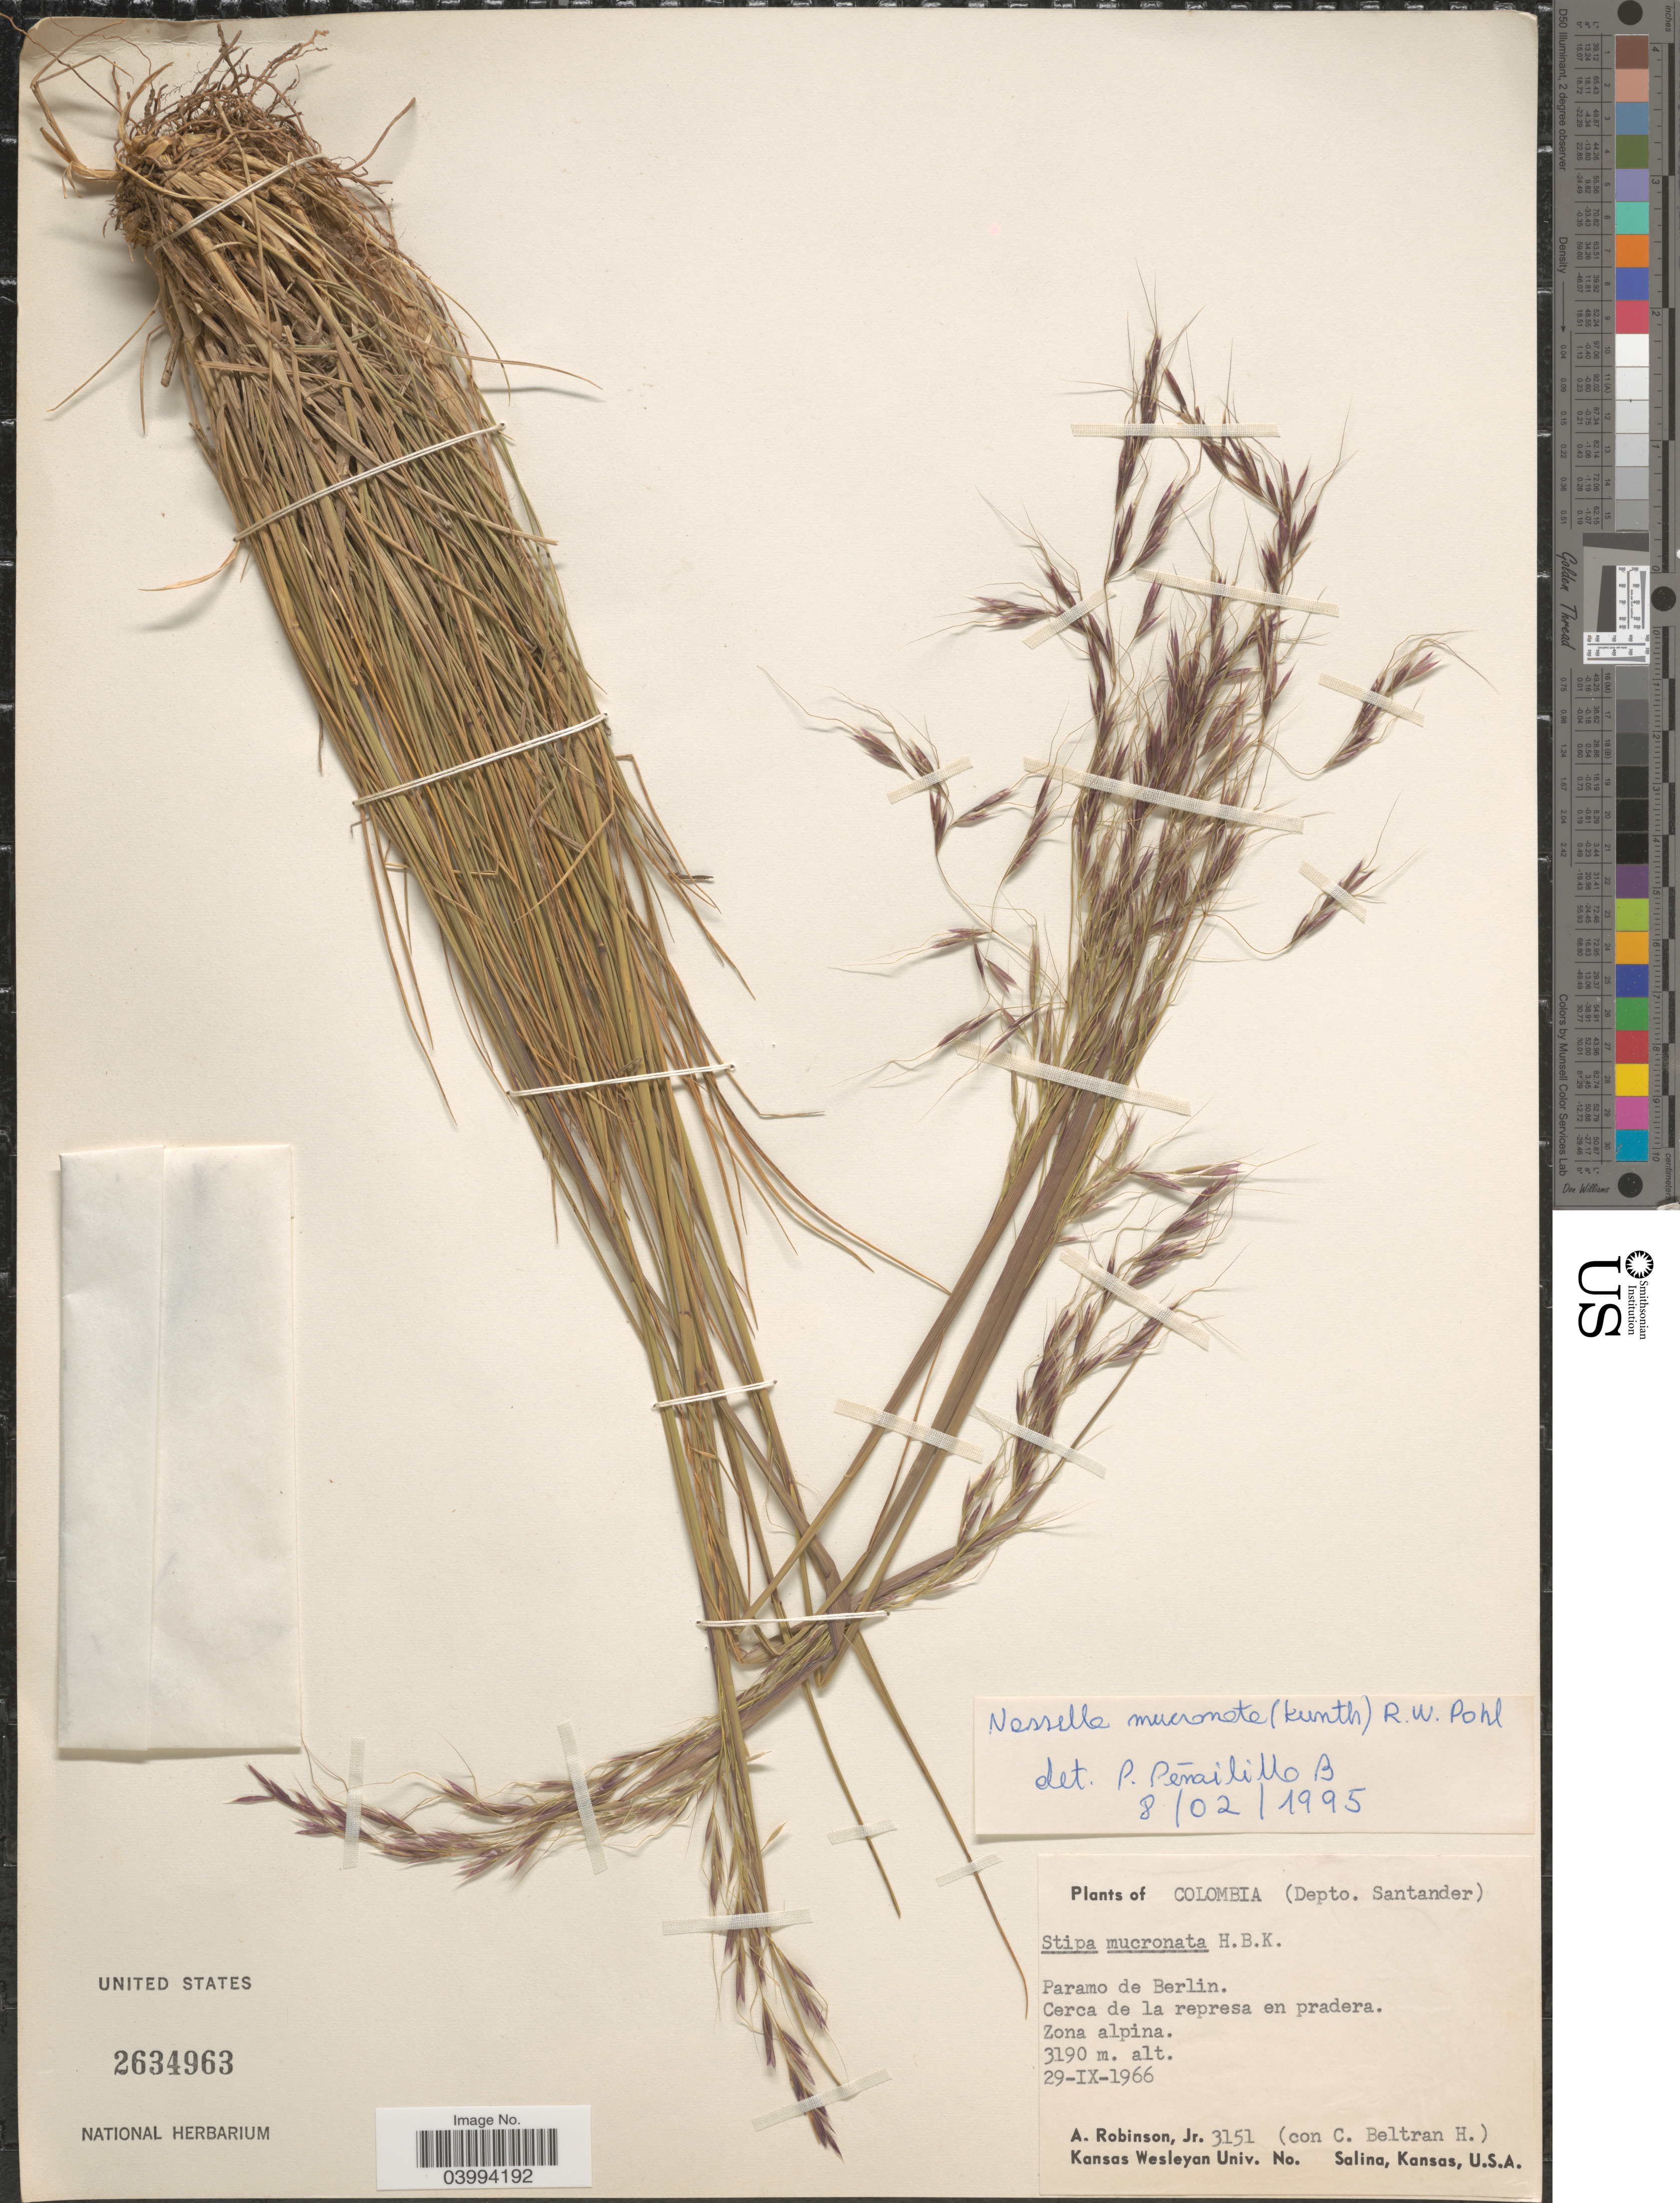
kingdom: Plantae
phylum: Tracheophyta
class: Liliopsida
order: Poales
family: Poaceae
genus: Nassella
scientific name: Nassella mucronata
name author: (Kunth) R.W. Pohl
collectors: A. Robinson Jr. & C. Beltran H.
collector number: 3151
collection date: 1966-09-29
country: Colombia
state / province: Santander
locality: Depto. Santander. Paramo de Berlin. Cerca de la represa en pradera. Zona alpina.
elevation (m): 3190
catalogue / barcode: US 2634963